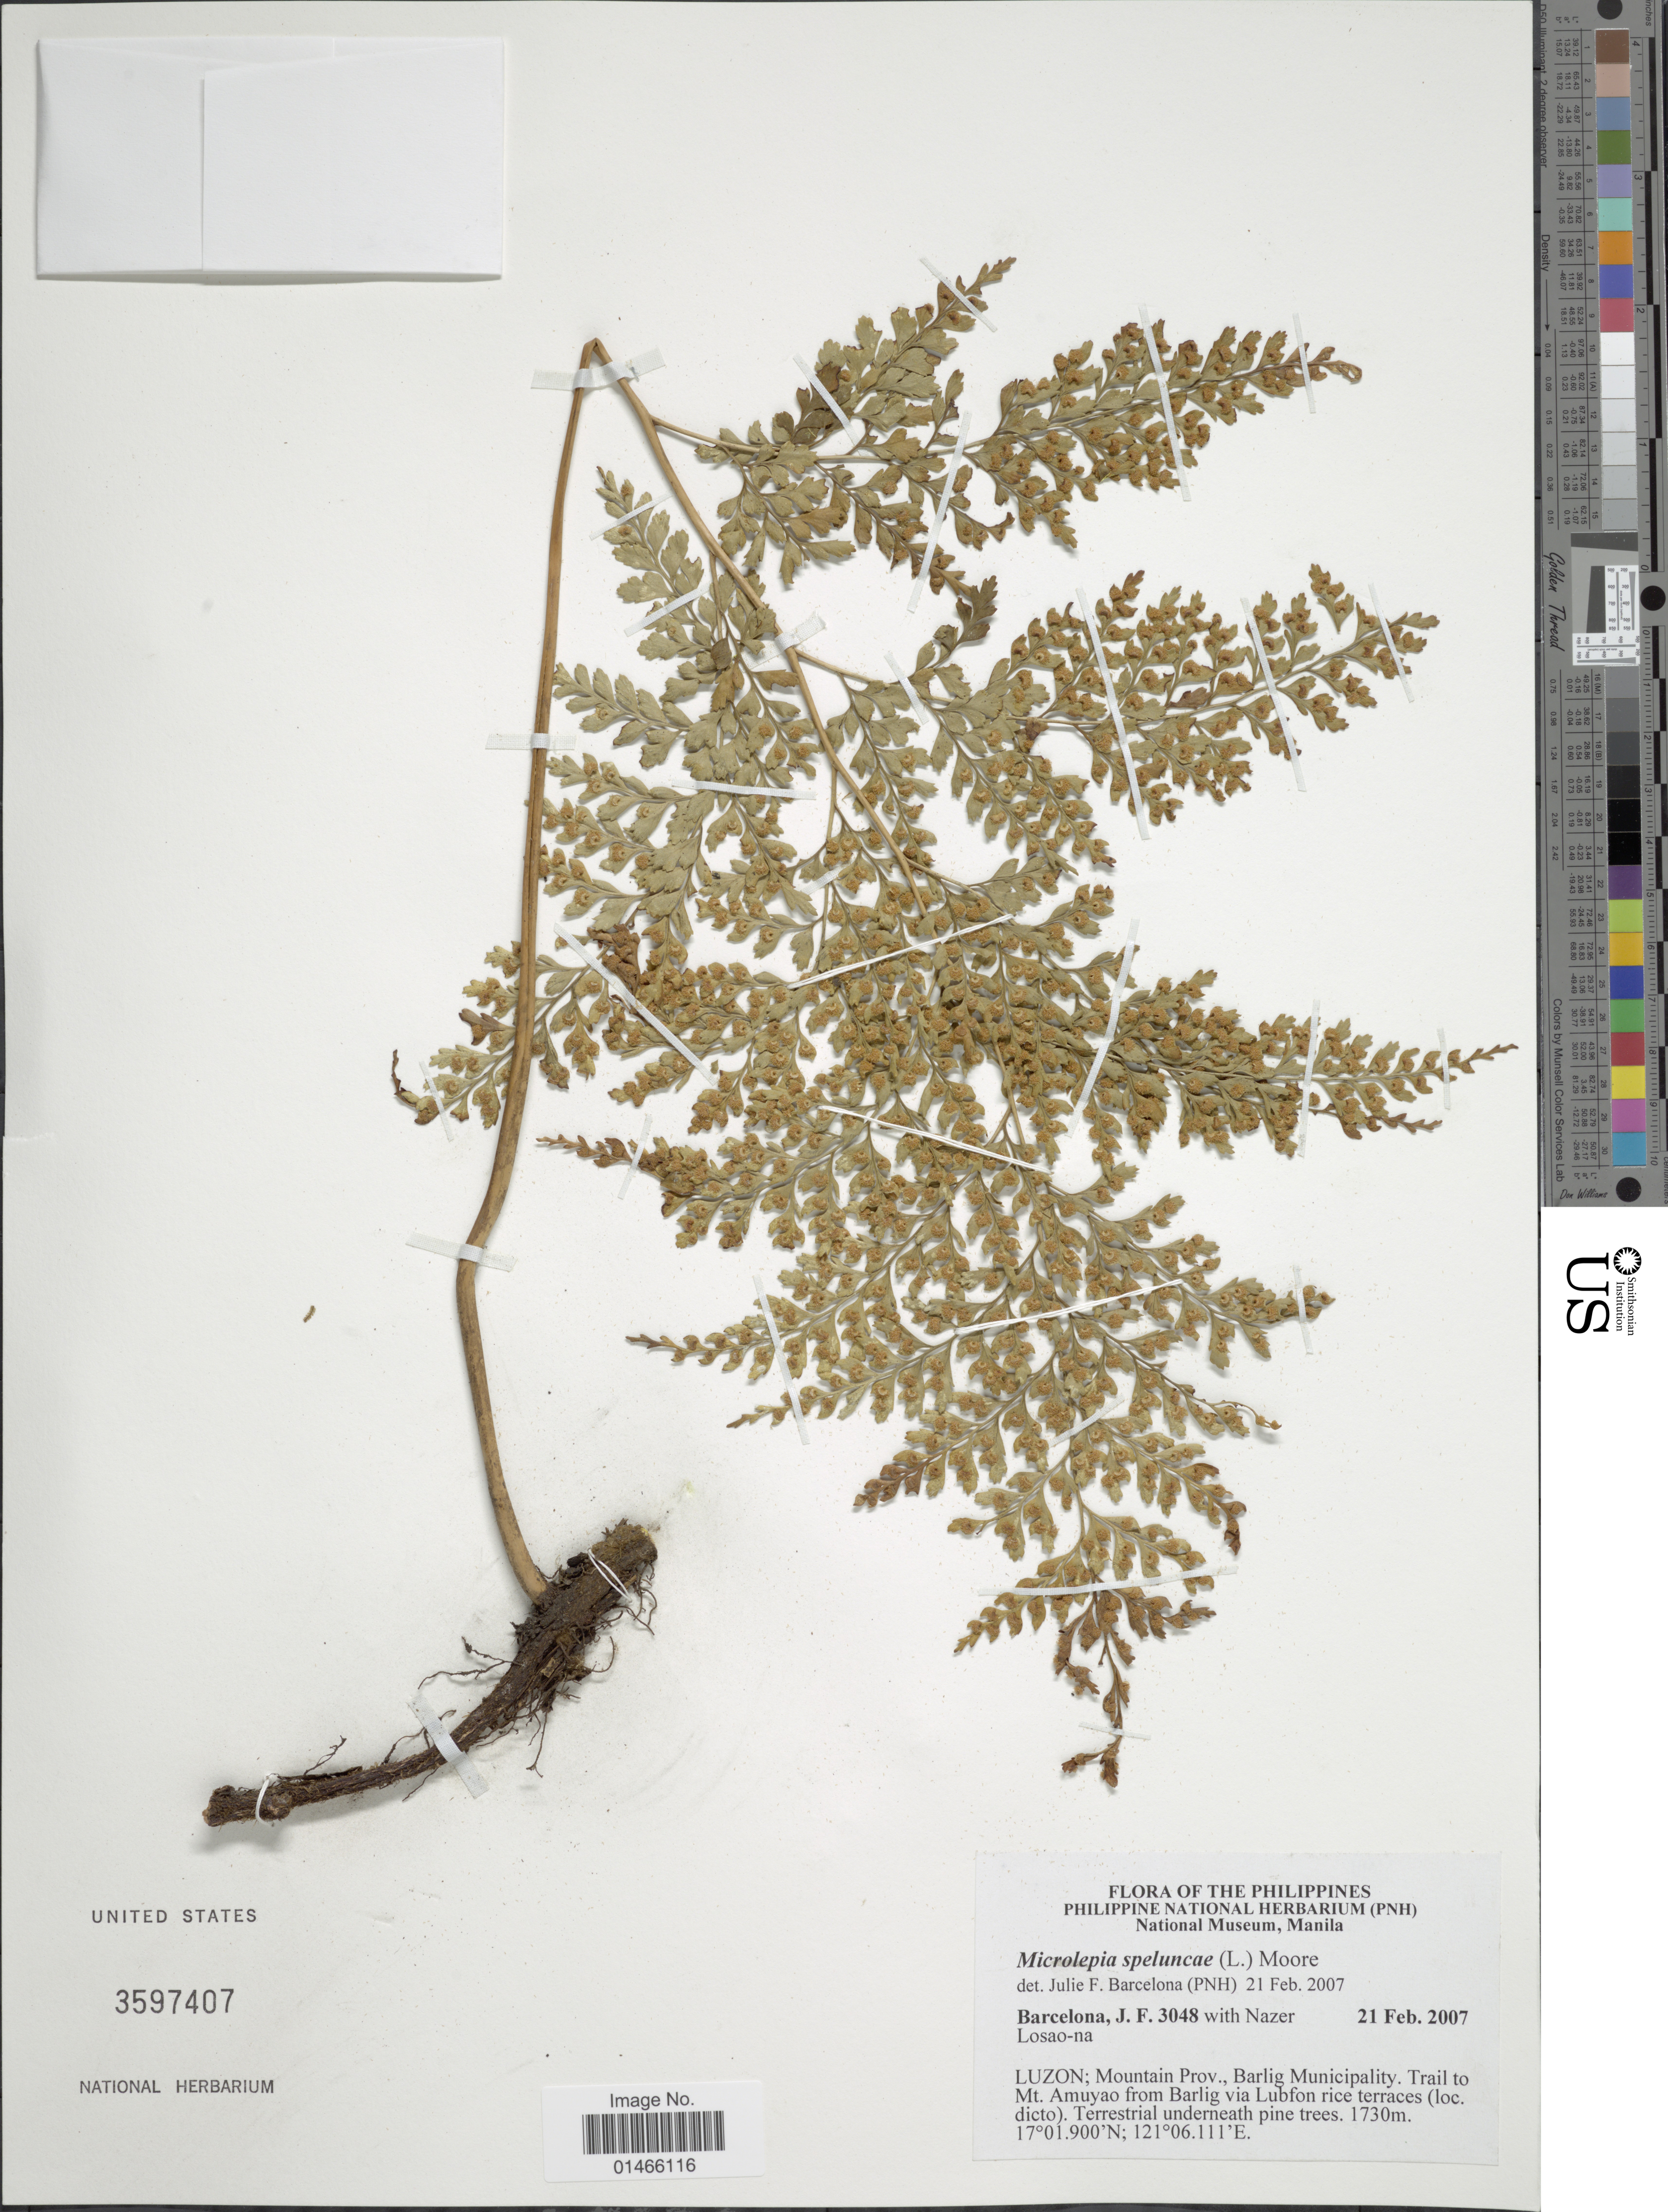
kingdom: Plantae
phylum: Tracheophyta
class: Polypodiopsida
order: Polypodiales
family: Dennstaedtiaceae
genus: Microlepia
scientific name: Microlepia speluncae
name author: (L.) T. Moore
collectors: J. F. Barcelona & N. Losao-na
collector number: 3048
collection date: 2007-02-21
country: Philippines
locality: Luzon: Mountain Prov., Barlig Municipality, Trail to Mt. Amuyao from Barlig via Lubfon rice terraces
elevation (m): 1730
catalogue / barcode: US 3597407